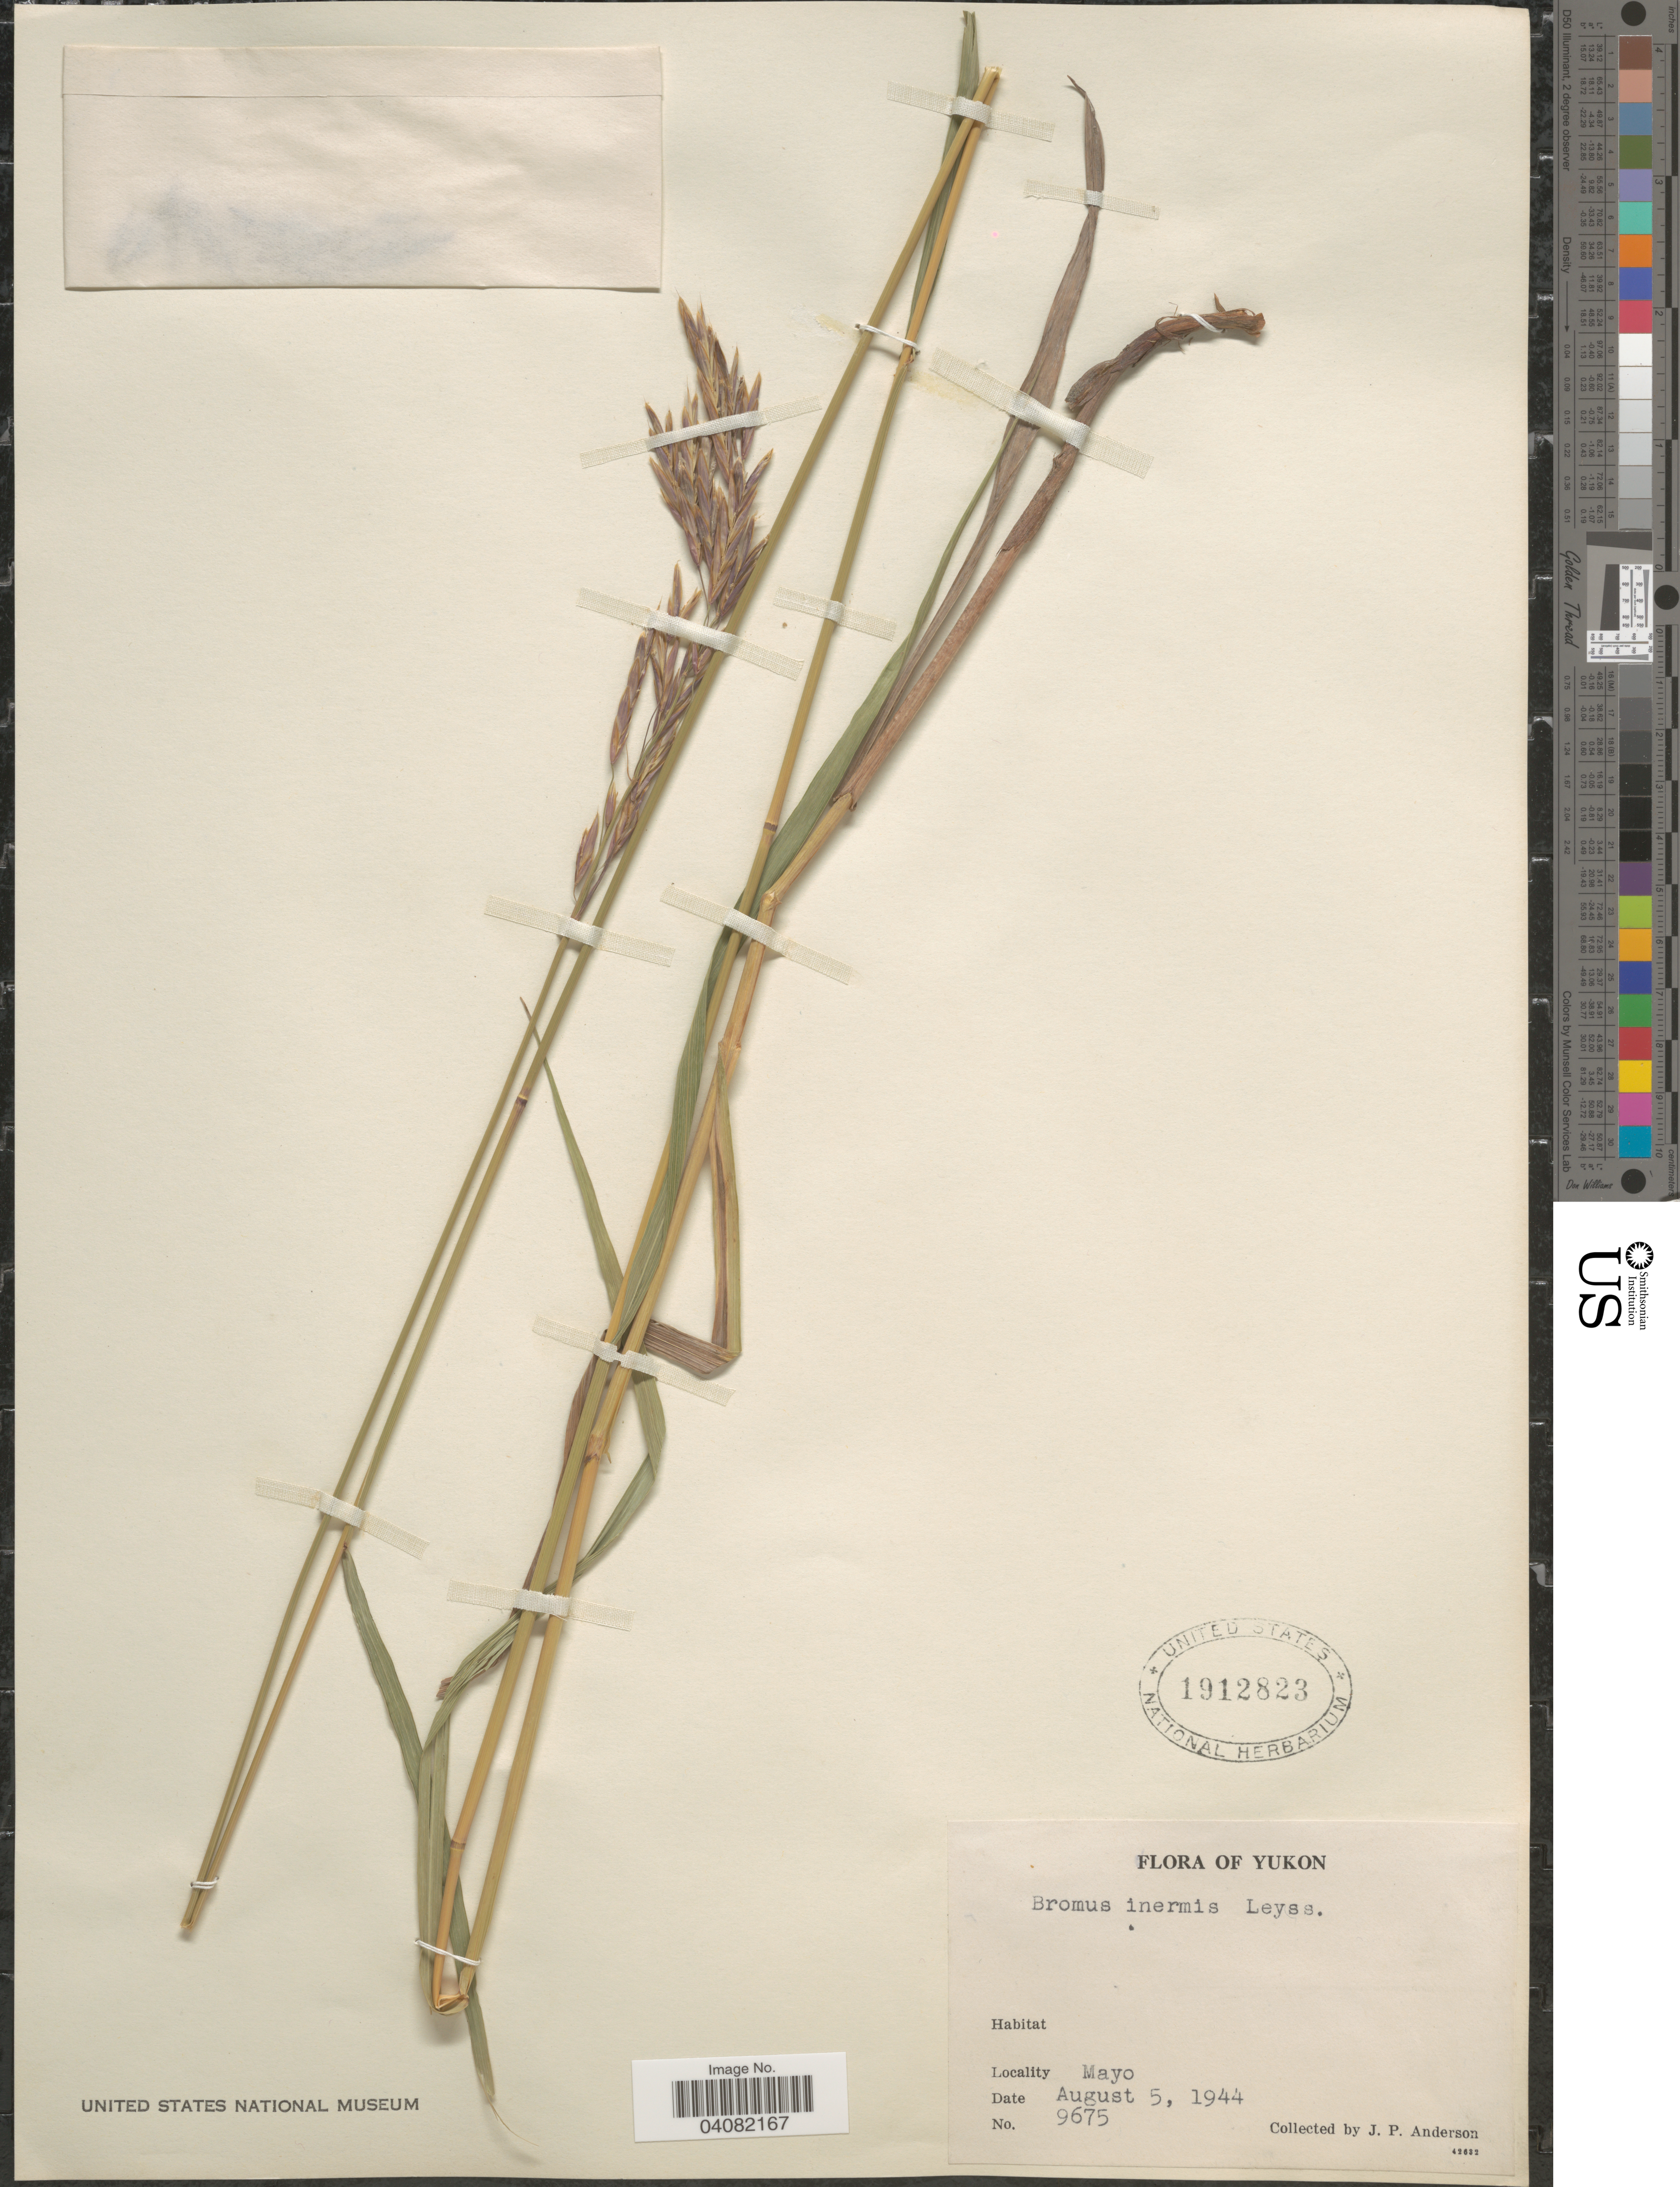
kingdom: Plantae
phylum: Tracheophyta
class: Liliopsida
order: Poales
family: Poaceae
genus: Bromus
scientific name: Bromus inermis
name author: Leyss.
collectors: J. P. Anderson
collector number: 9675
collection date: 1944-08-05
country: Canada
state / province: Yukon Territory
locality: Yukon. Mayo.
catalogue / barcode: US 1912823